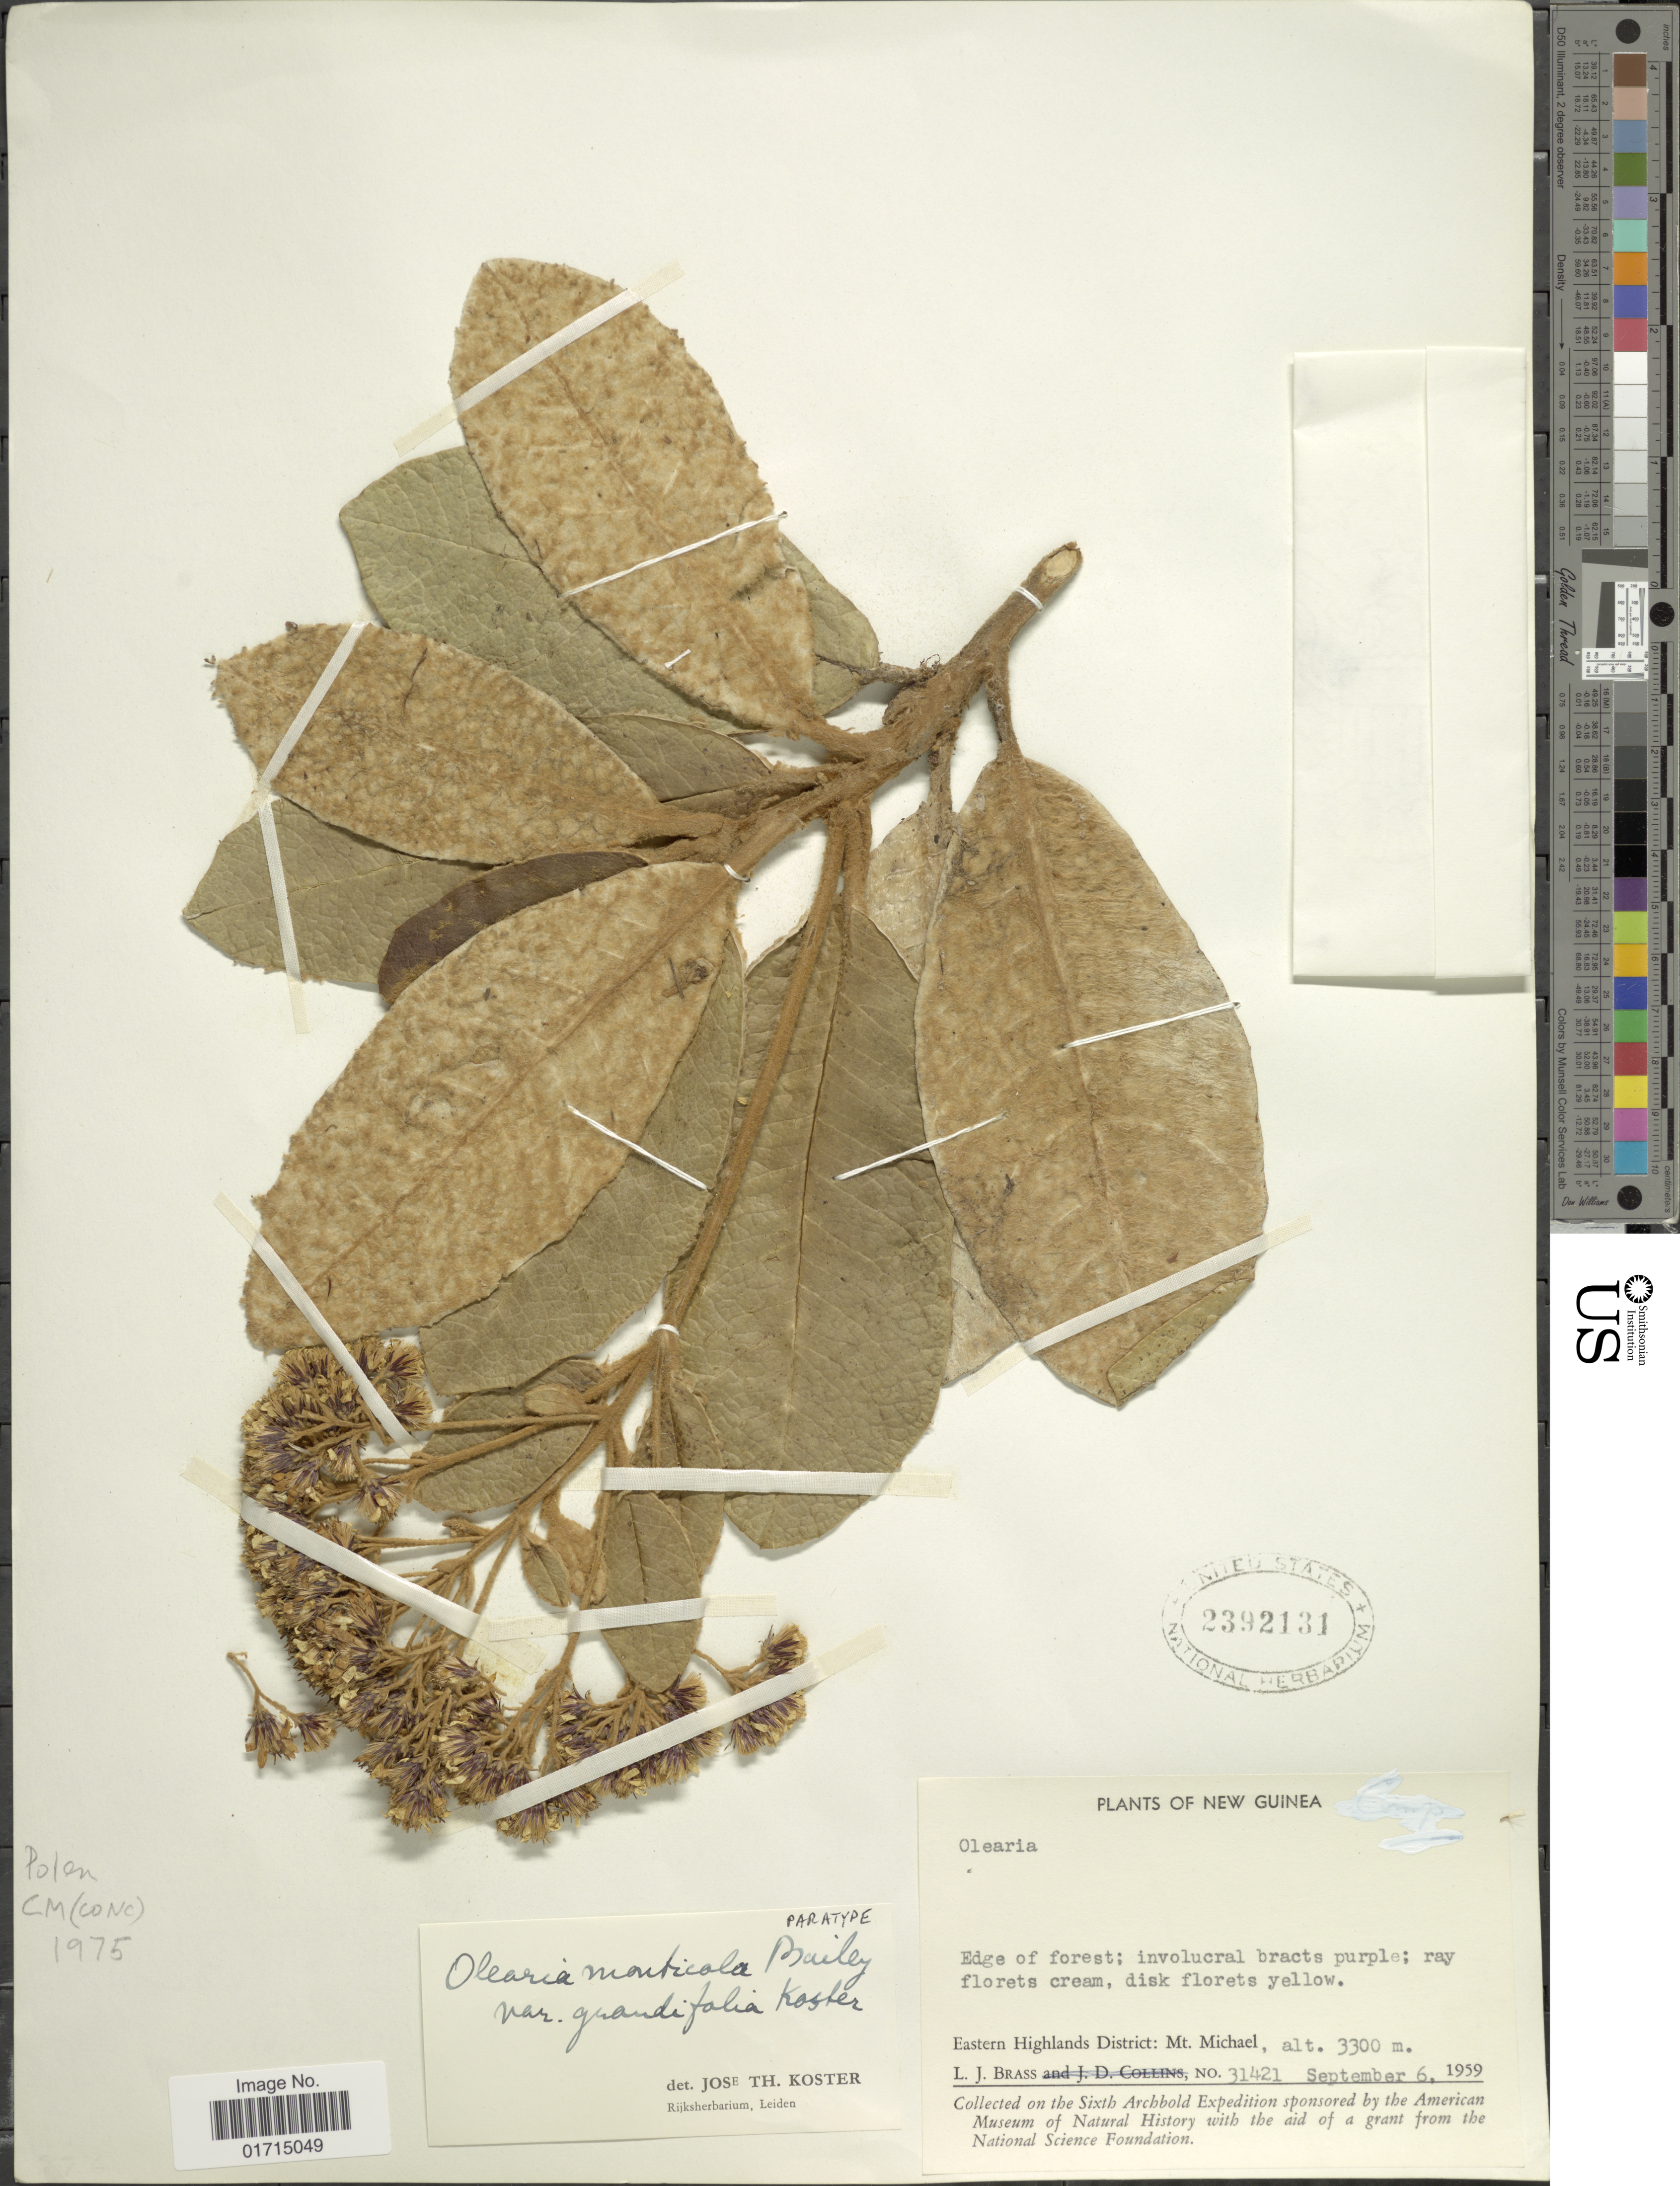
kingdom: Plantae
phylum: Tracheophyta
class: Magnoliopsida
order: Asterales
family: Asteraceae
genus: Olearia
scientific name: Olearia monticola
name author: F.M. Bailey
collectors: L. J. Brass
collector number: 31421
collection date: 1959-09-06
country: Papua New Guinea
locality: New Guinea. Eastern Highland District: Mt. Michael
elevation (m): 3300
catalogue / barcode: US 2392131